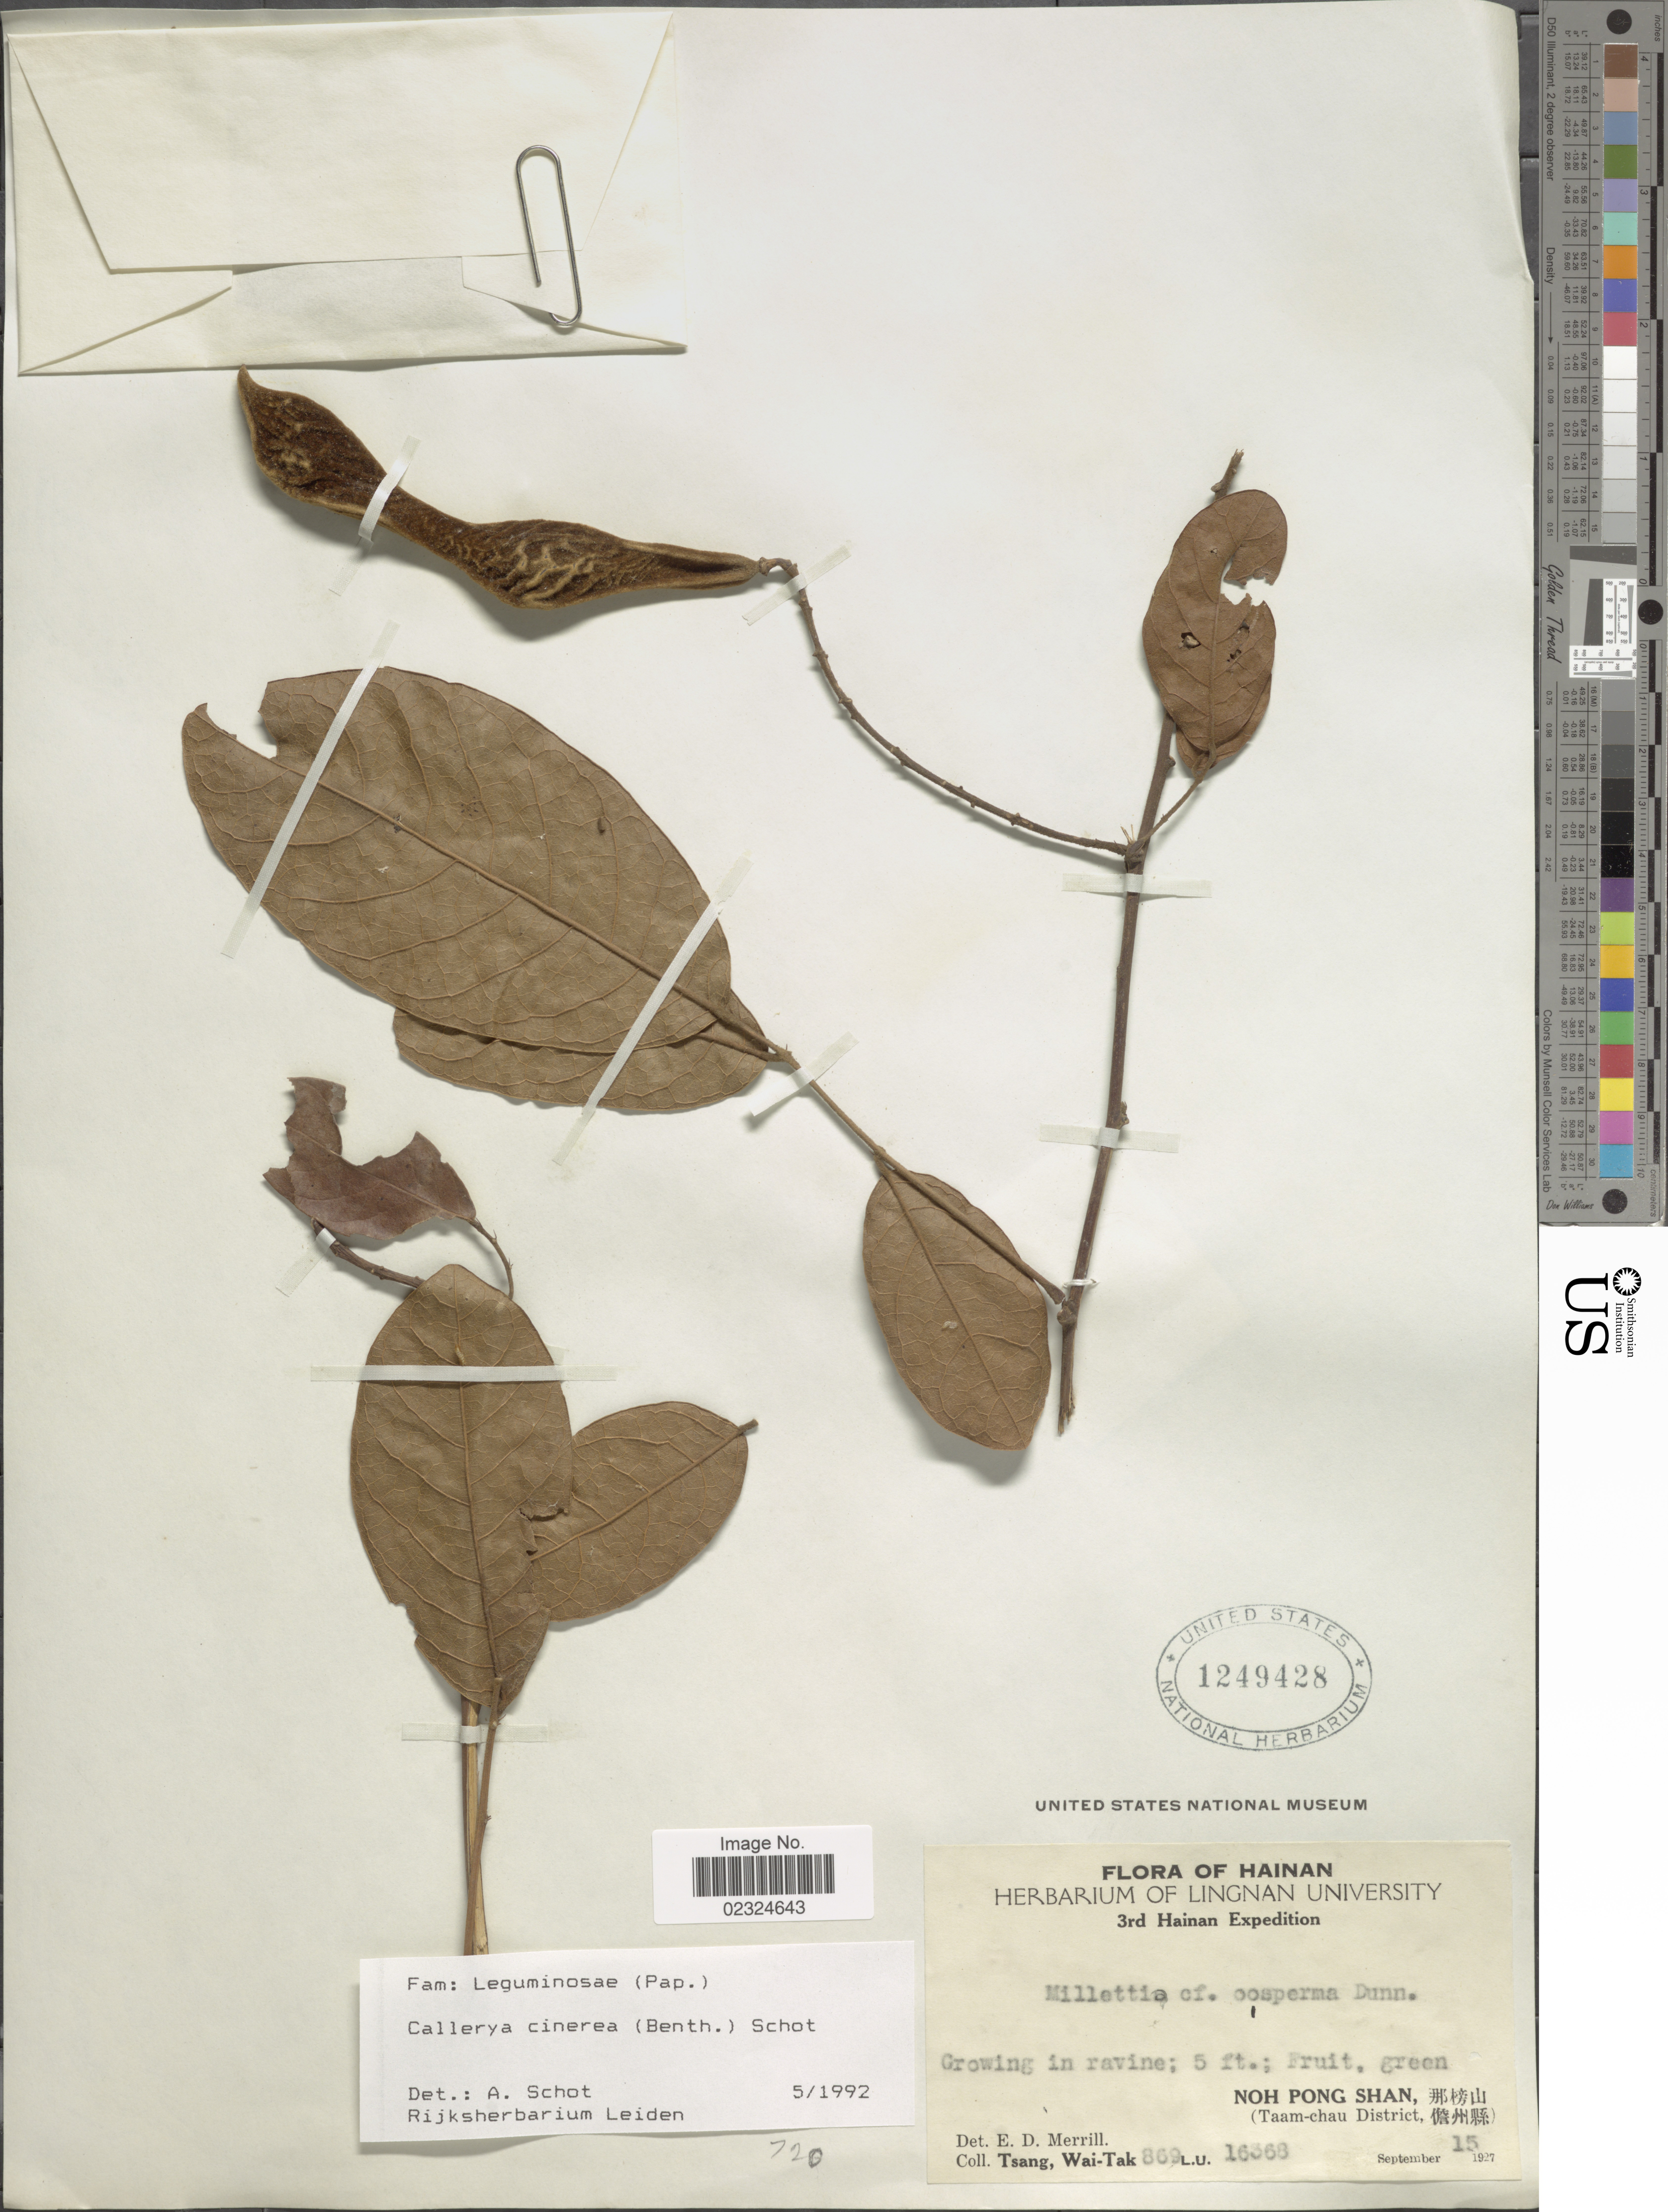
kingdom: Plantae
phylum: Tracheophyta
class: Magnoliopsida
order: Fabales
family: Fabaceae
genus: Callerya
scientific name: Callerya cinerea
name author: (Benth.) Schot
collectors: W. T. Tsang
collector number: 869L.U. 16368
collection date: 1927-09-15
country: China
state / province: Hainan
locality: Noh Pong Shan (Taam-chau District)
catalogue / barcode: US 1249428